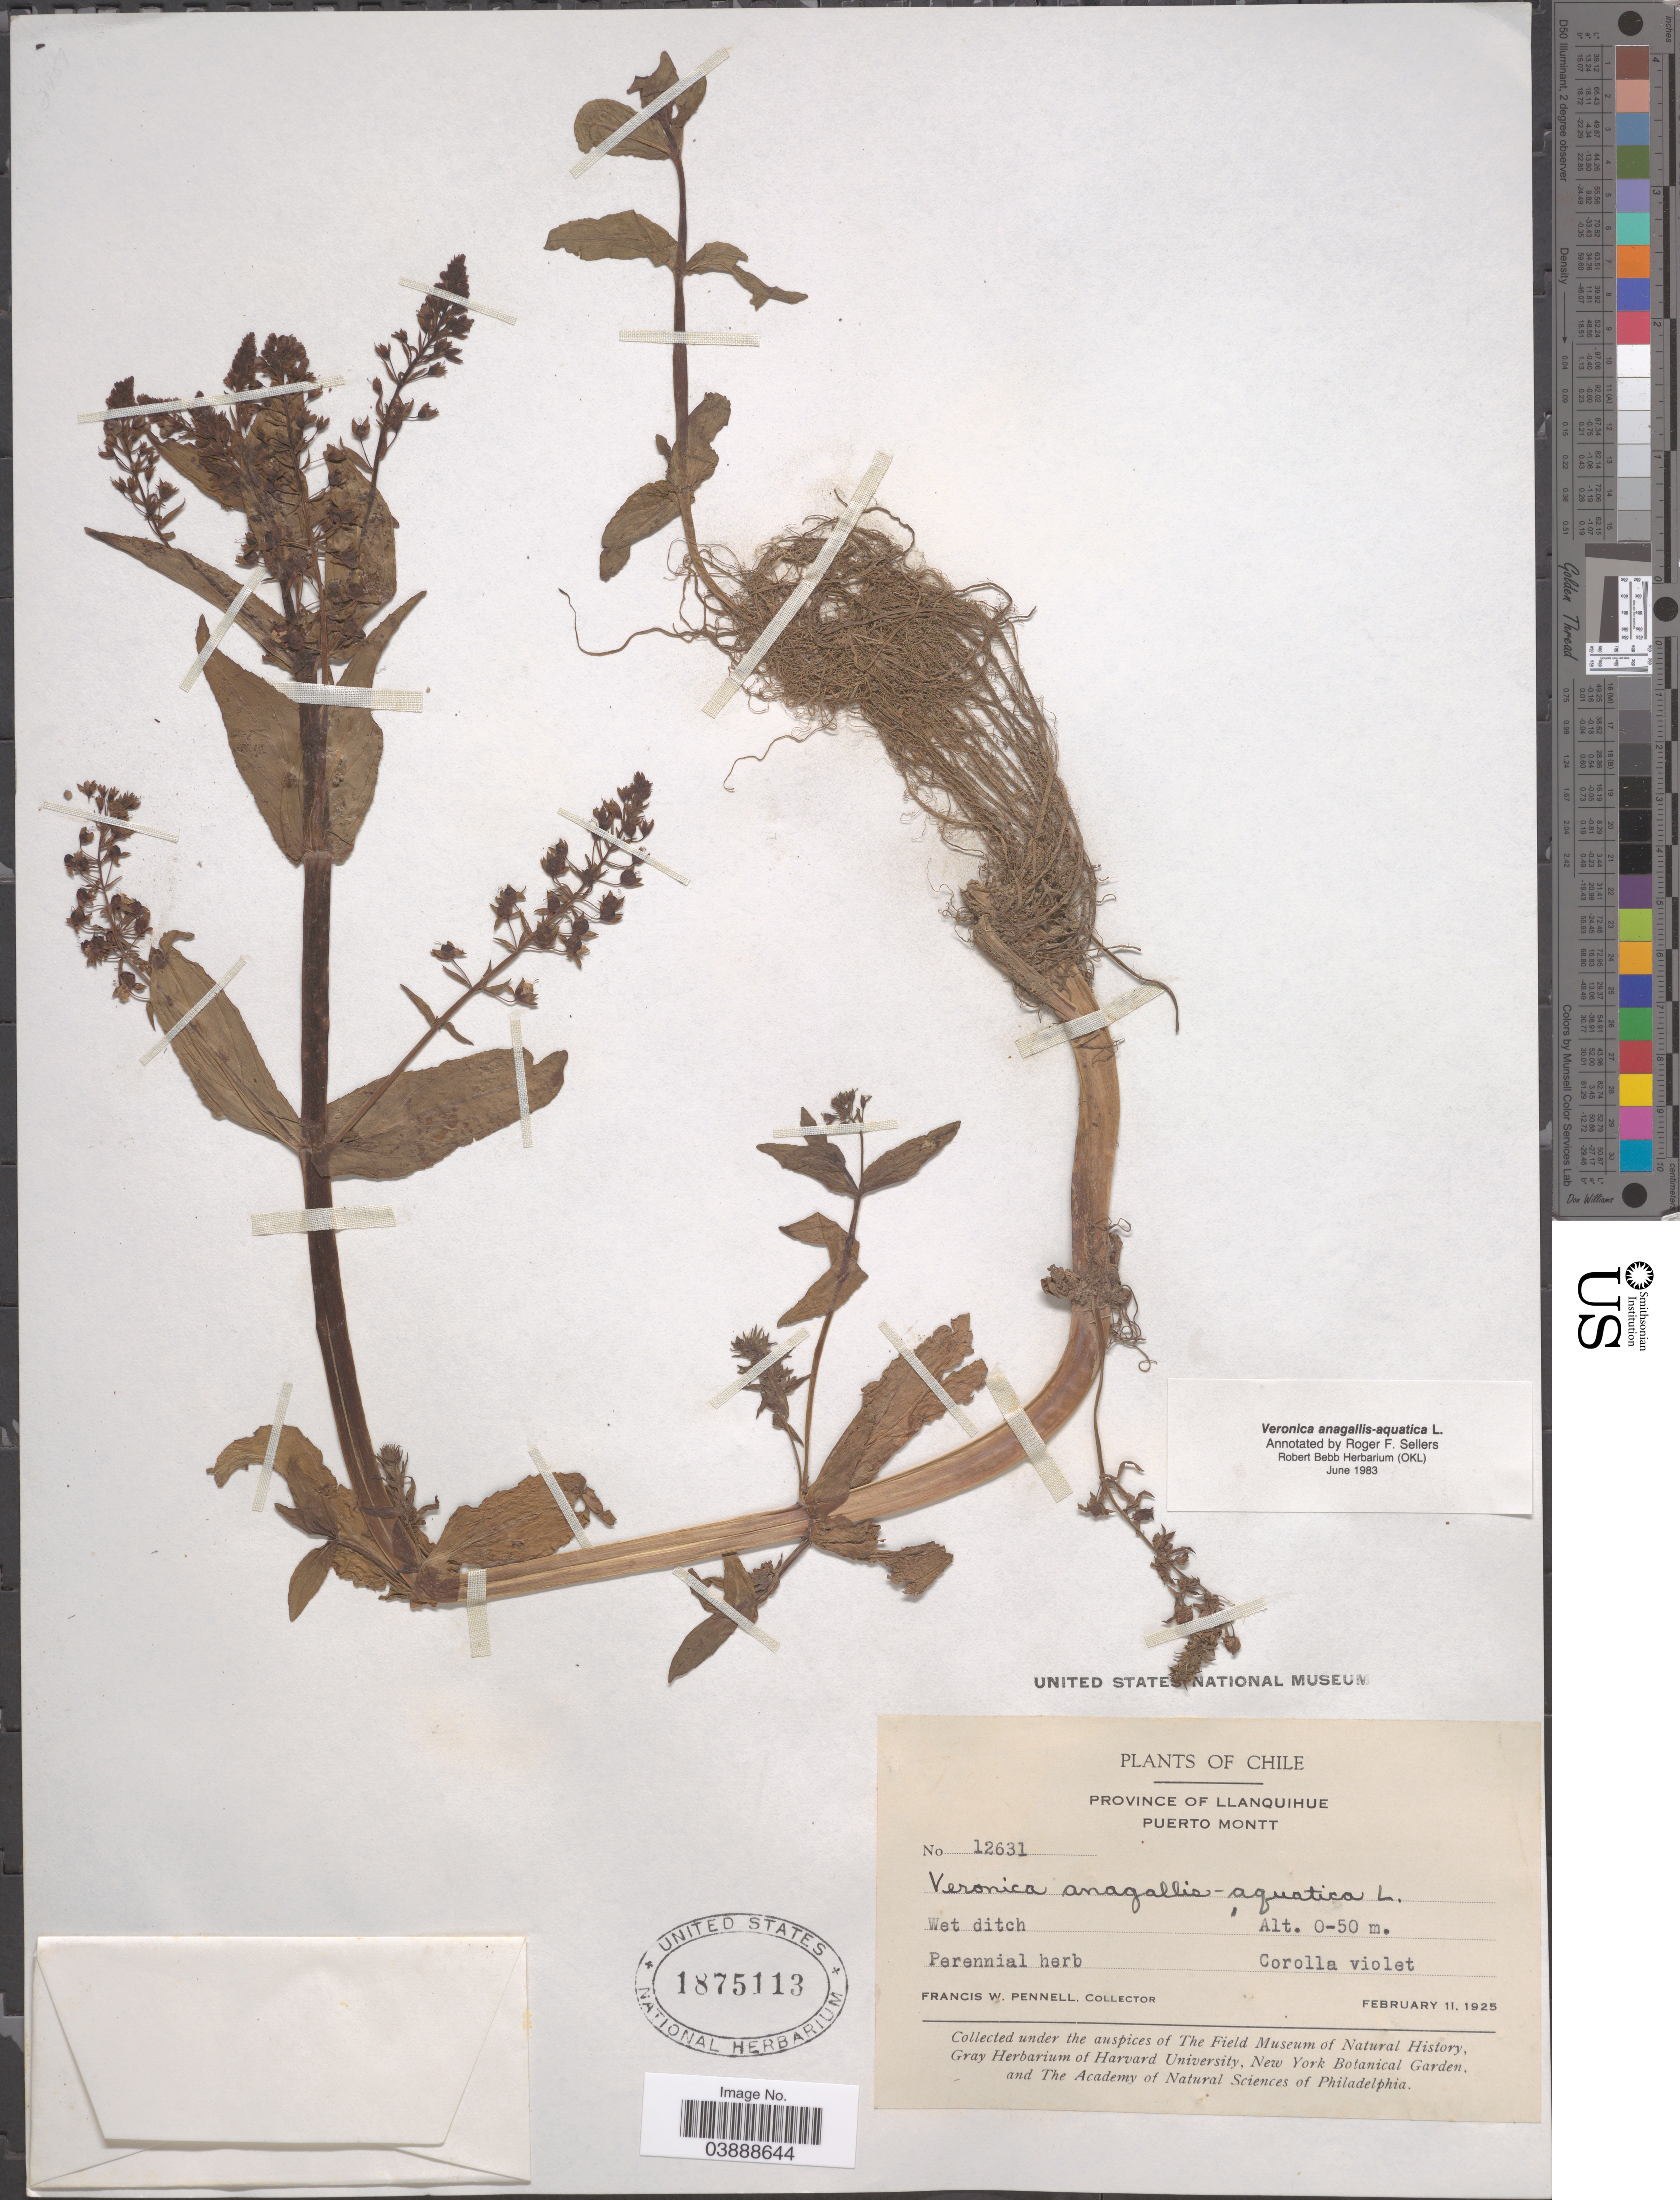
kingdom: Plantae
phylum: Tracheophyta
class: Magnoliopsida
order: Lamiales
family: Plantaginaceae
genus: Veronica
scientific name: Veronica anagallis-aquatica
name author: L.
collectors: F. W. Pennell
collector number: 12631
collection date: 1925-02-11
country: Chile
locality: Province of Llanquihue. Puerto Montt.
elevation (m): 0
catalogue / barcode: US 1875113